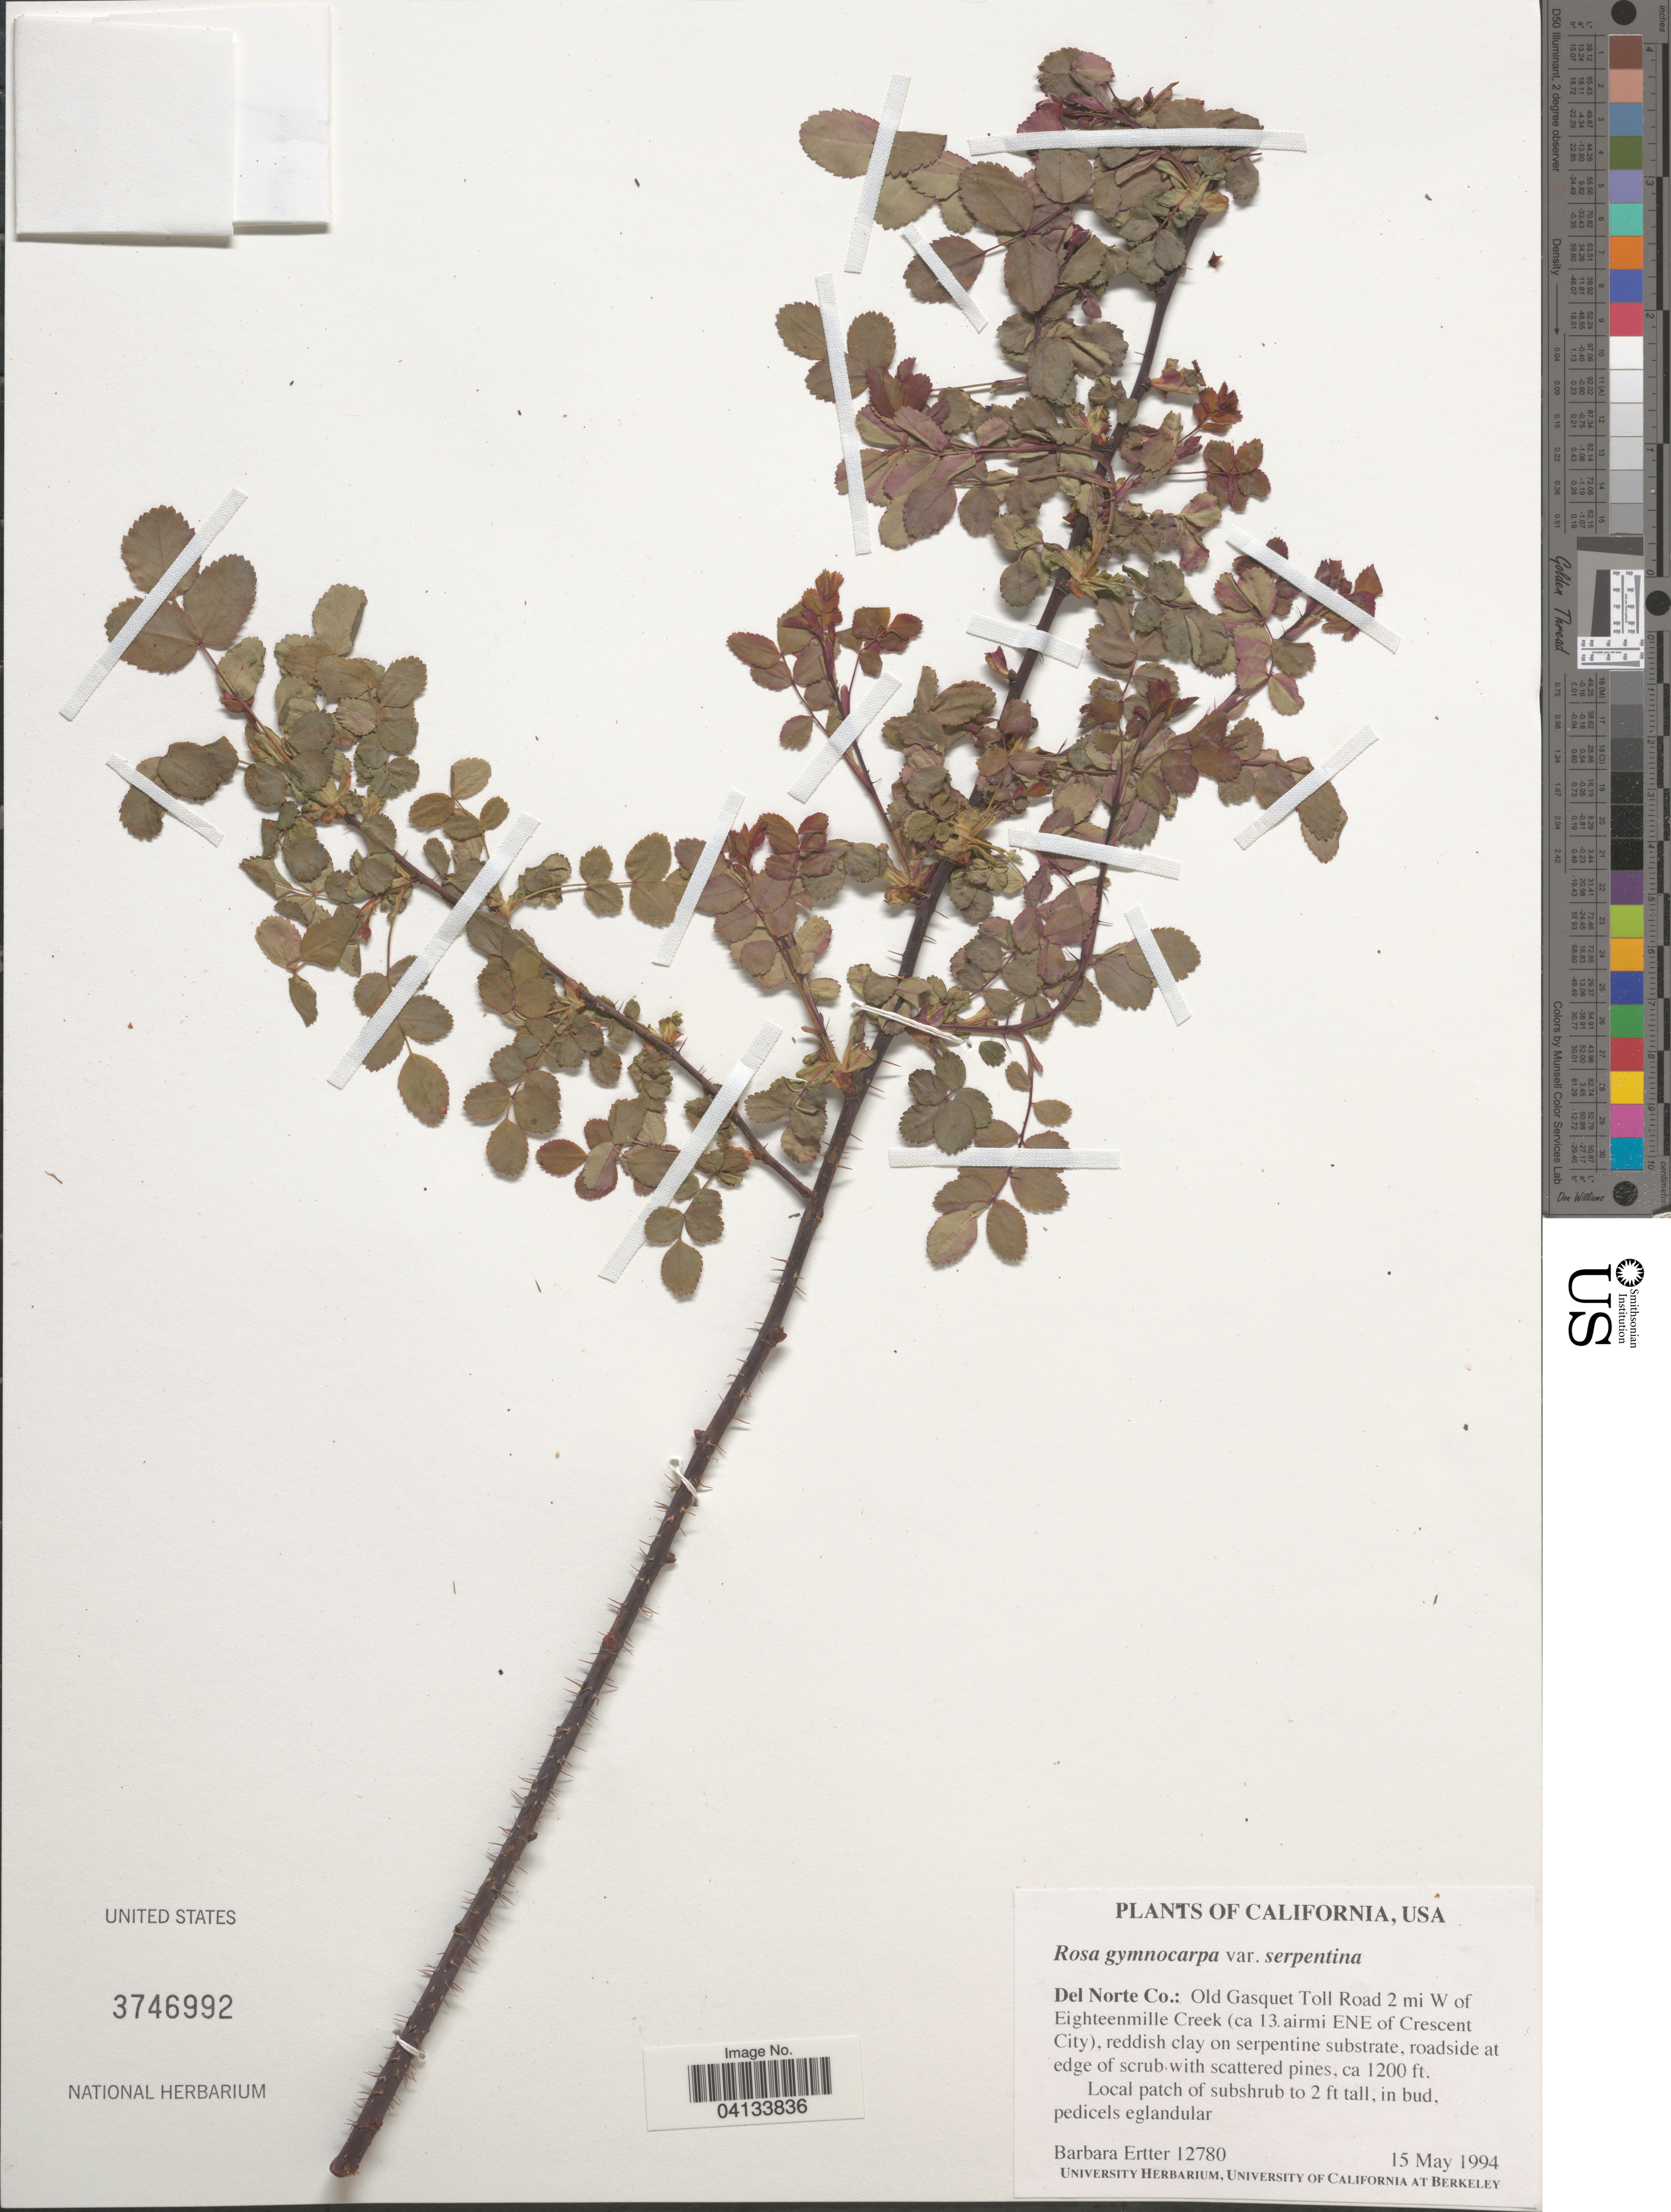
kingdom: Plantae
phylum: Tracheophyta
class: Magnoliopsida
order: Rosales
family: Rosaceae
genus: Rosa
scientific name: Rosa gymnocarpa var. serpentina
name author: Ertter & W.H. Lewis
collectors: B. Ertter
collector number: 12780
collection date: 1994-05-15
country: United States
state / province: California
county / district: Del Norte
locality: Del Norte Co.: Old Gasquet Toll Road 2 mi W of Eighteenmille Creek (ca 13 airmi ENE of Crescent City).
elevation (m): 366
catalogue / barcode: US 3746992